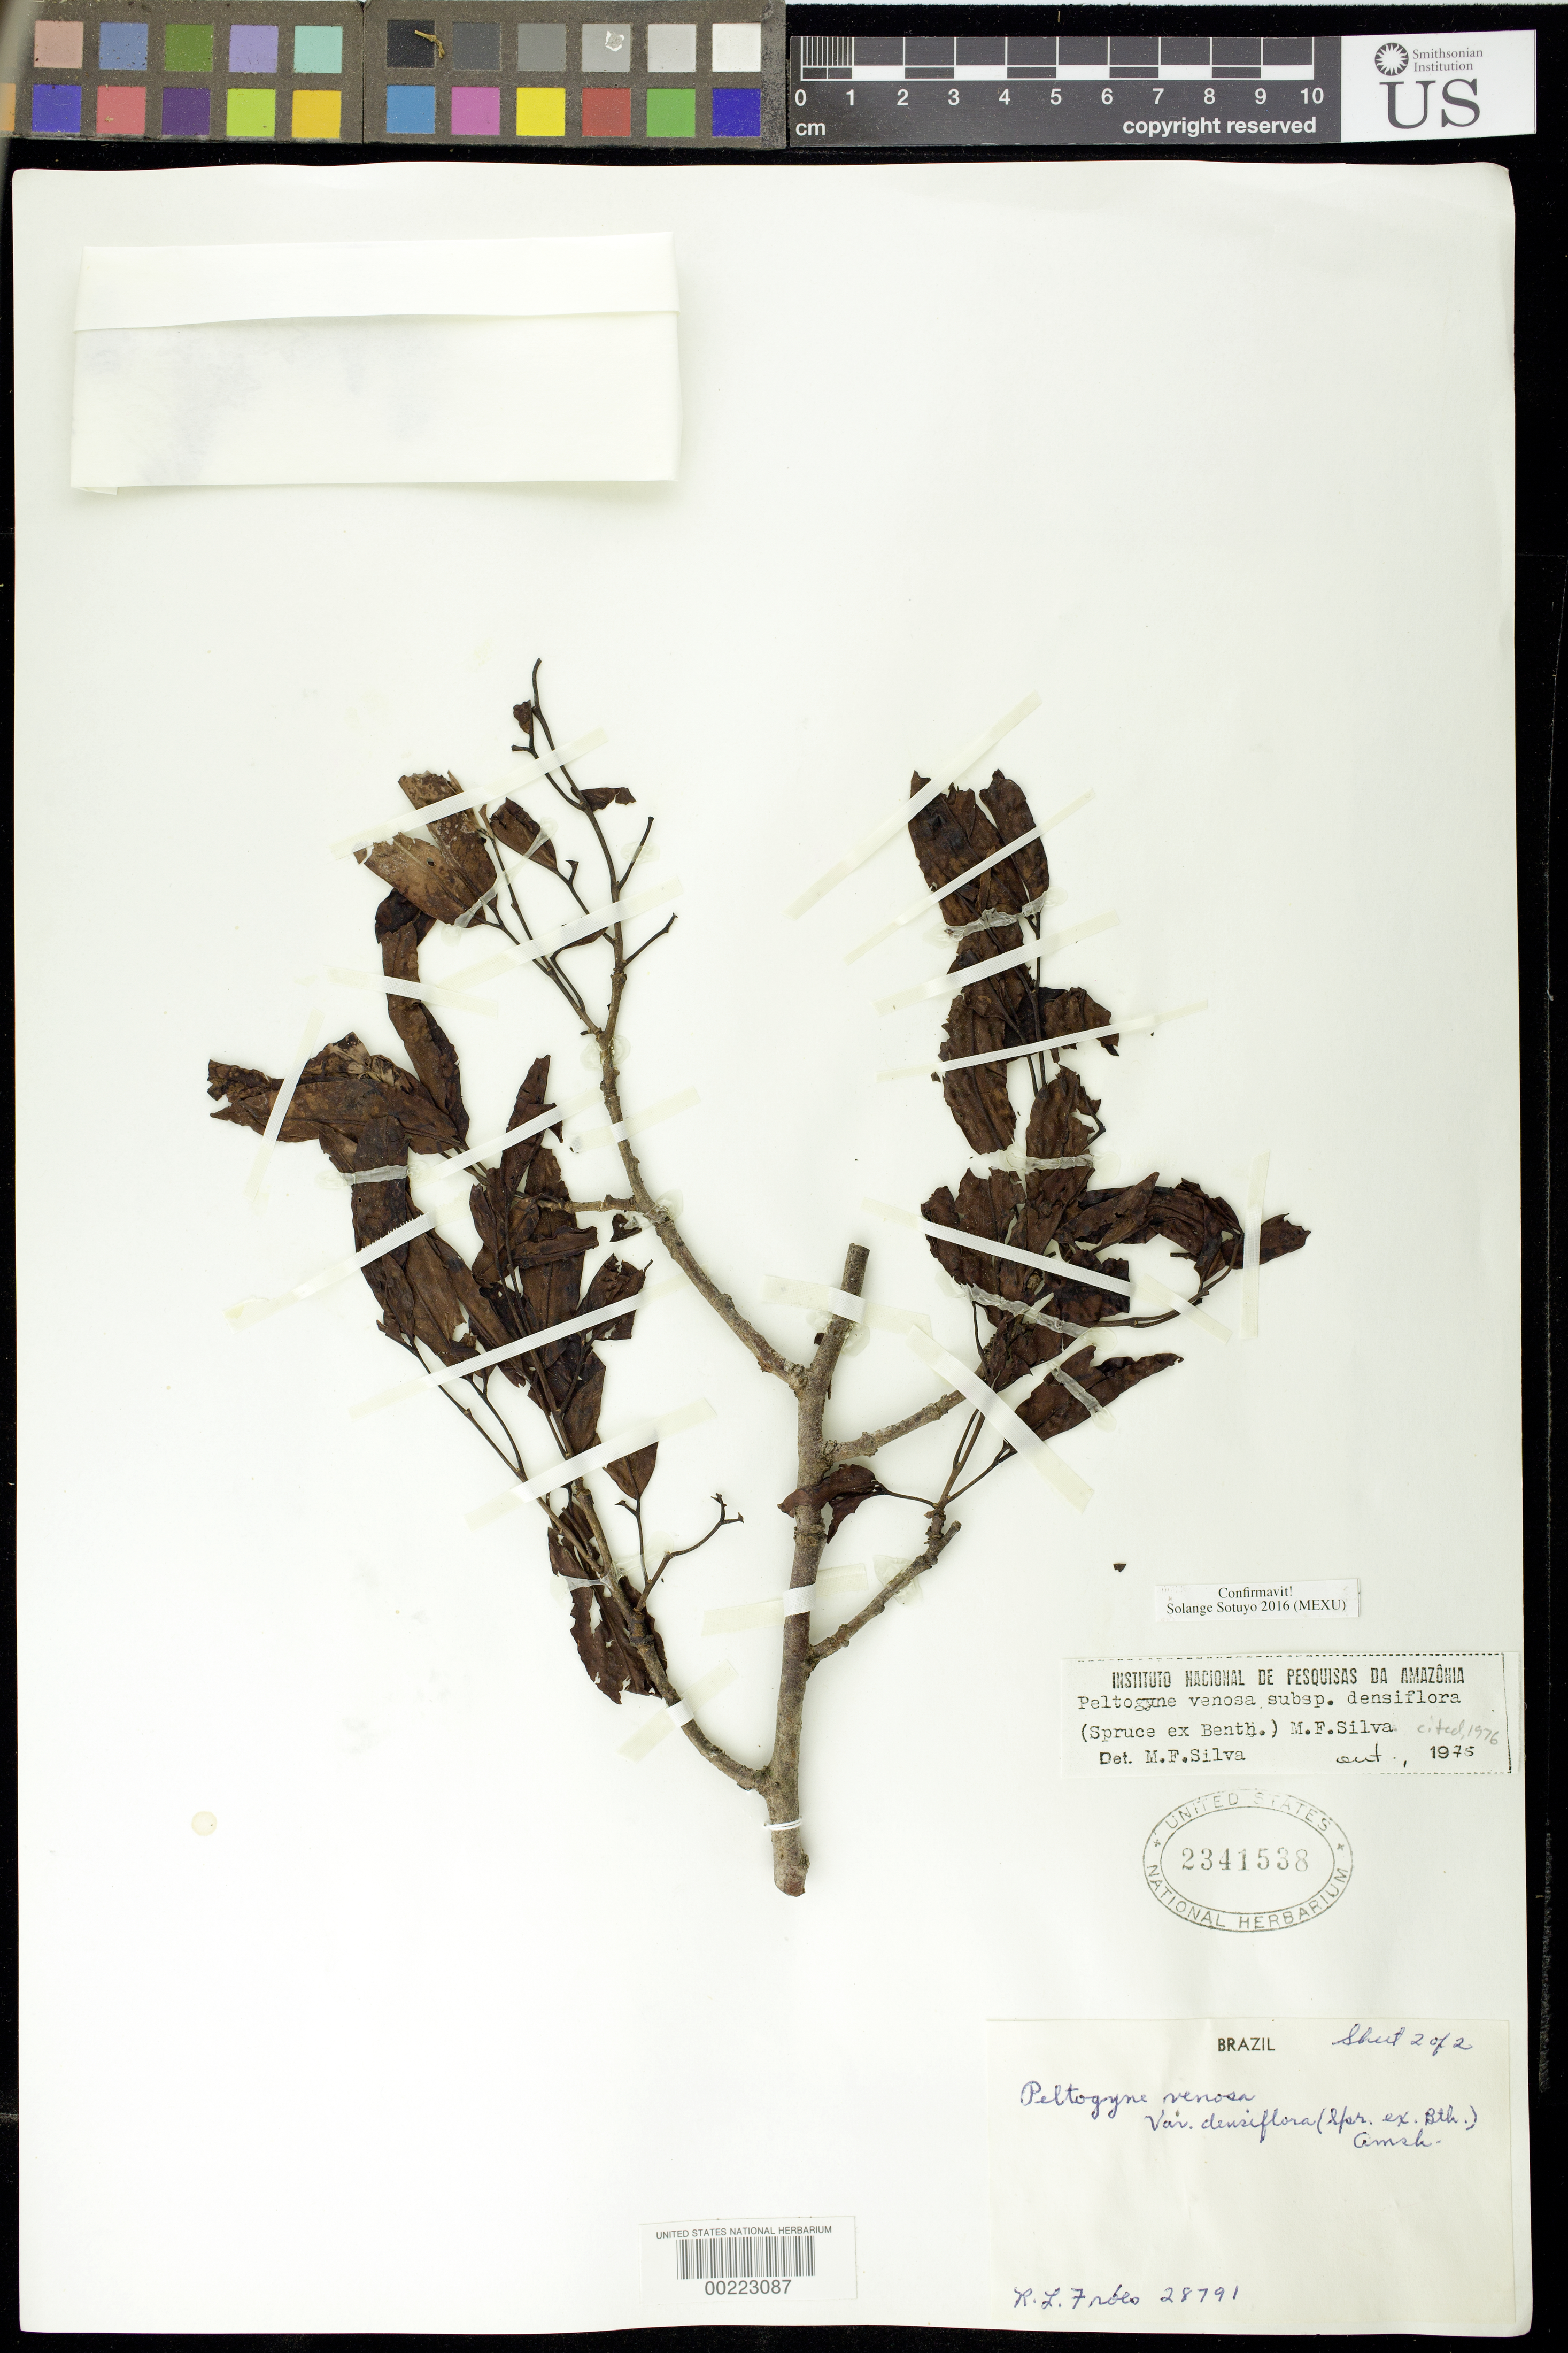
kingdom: Plantae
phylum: Tracheophyta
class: Magnoliopsida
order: Fabales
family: Fabaceae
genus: Peltogyne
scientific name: Peltogyne venosa subsp. densiflora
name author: (Spruce ex Benth.) M.F. Silva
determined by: Sotuyo, Solange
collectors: R. L. Fróes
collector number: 28791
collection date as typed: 27 Sep 1952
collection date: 1952-09-27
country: Brazil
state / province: Amazonas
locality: Sao felipe; rio negro; igarape caburi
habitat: Bank of terra firme; along the igapo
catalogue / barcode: US 2341538